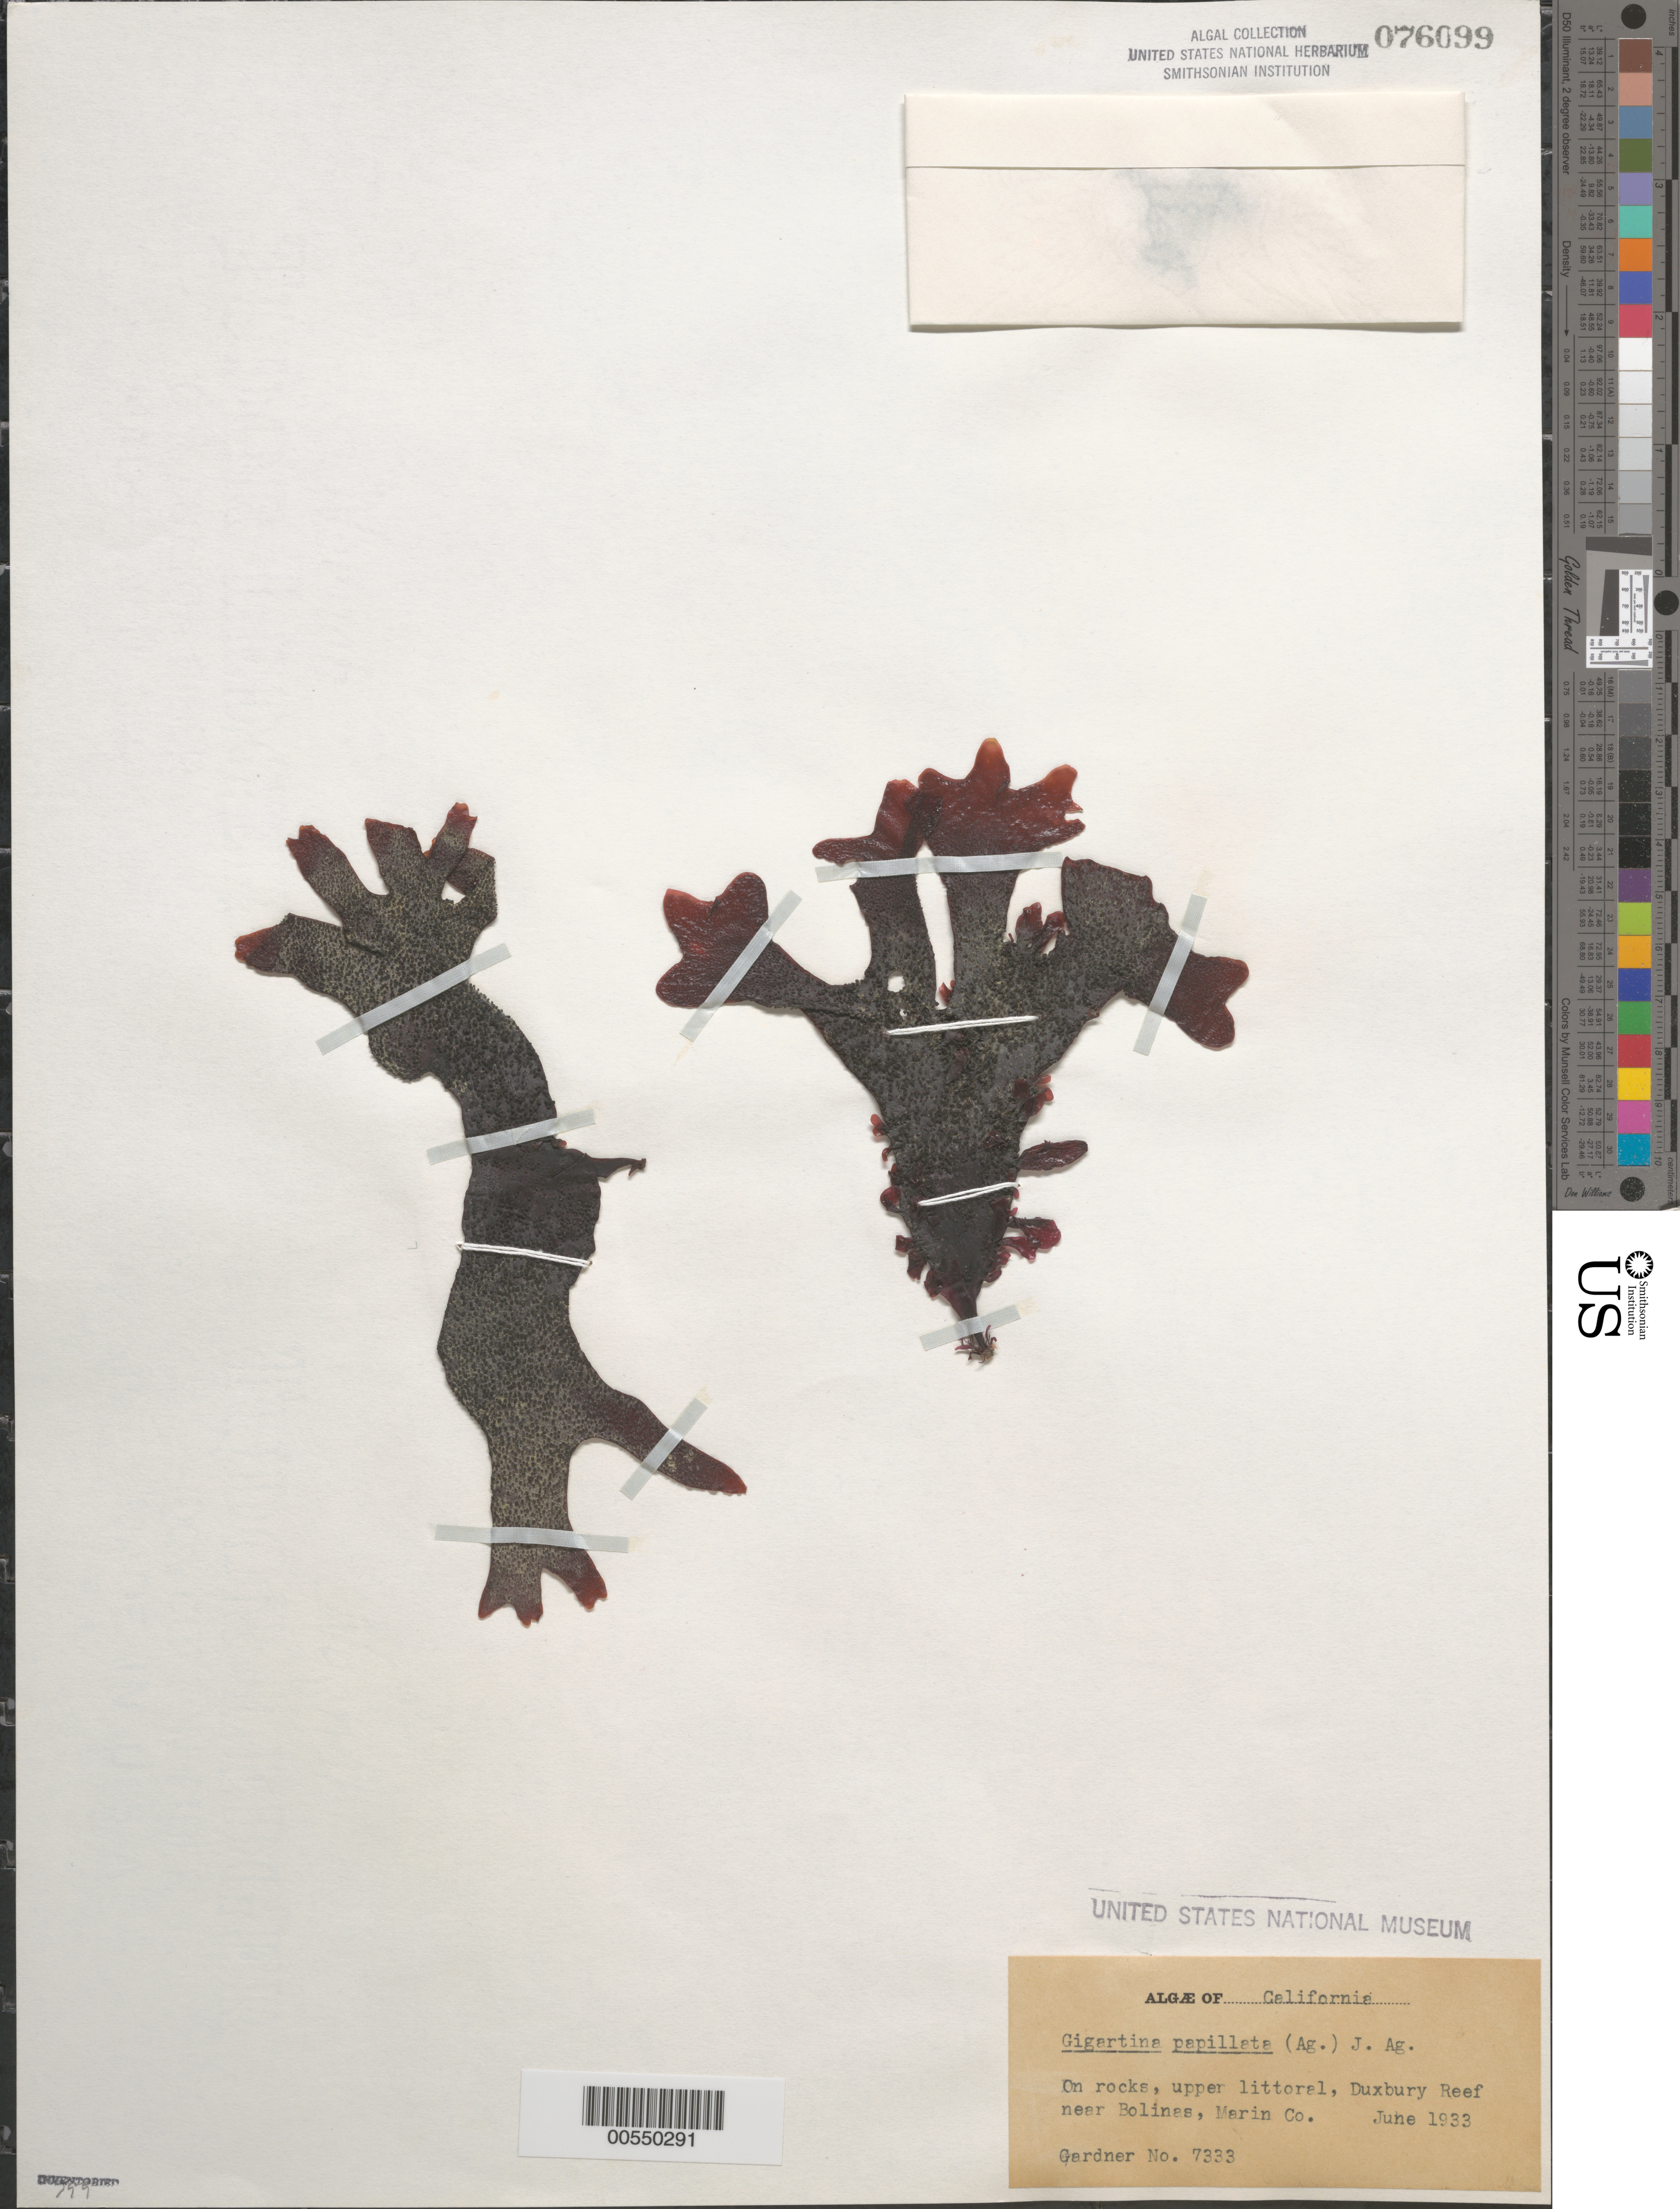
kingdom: Plantae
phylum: Rhodophyta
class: Florideophyceae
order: Gigartinales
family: Phyllophoraceae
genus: Mastocarpus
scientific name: Mastocarpus papillatus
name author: (C. Agardh) Kütz.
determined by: Algae name updating Project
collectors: N. Gardner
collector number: NLG 7333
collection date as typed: Jun 1933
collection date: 1933-06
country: United States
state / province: California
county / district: Marin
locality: Duxbury Reef, near Bolinas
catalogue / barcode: US 76099